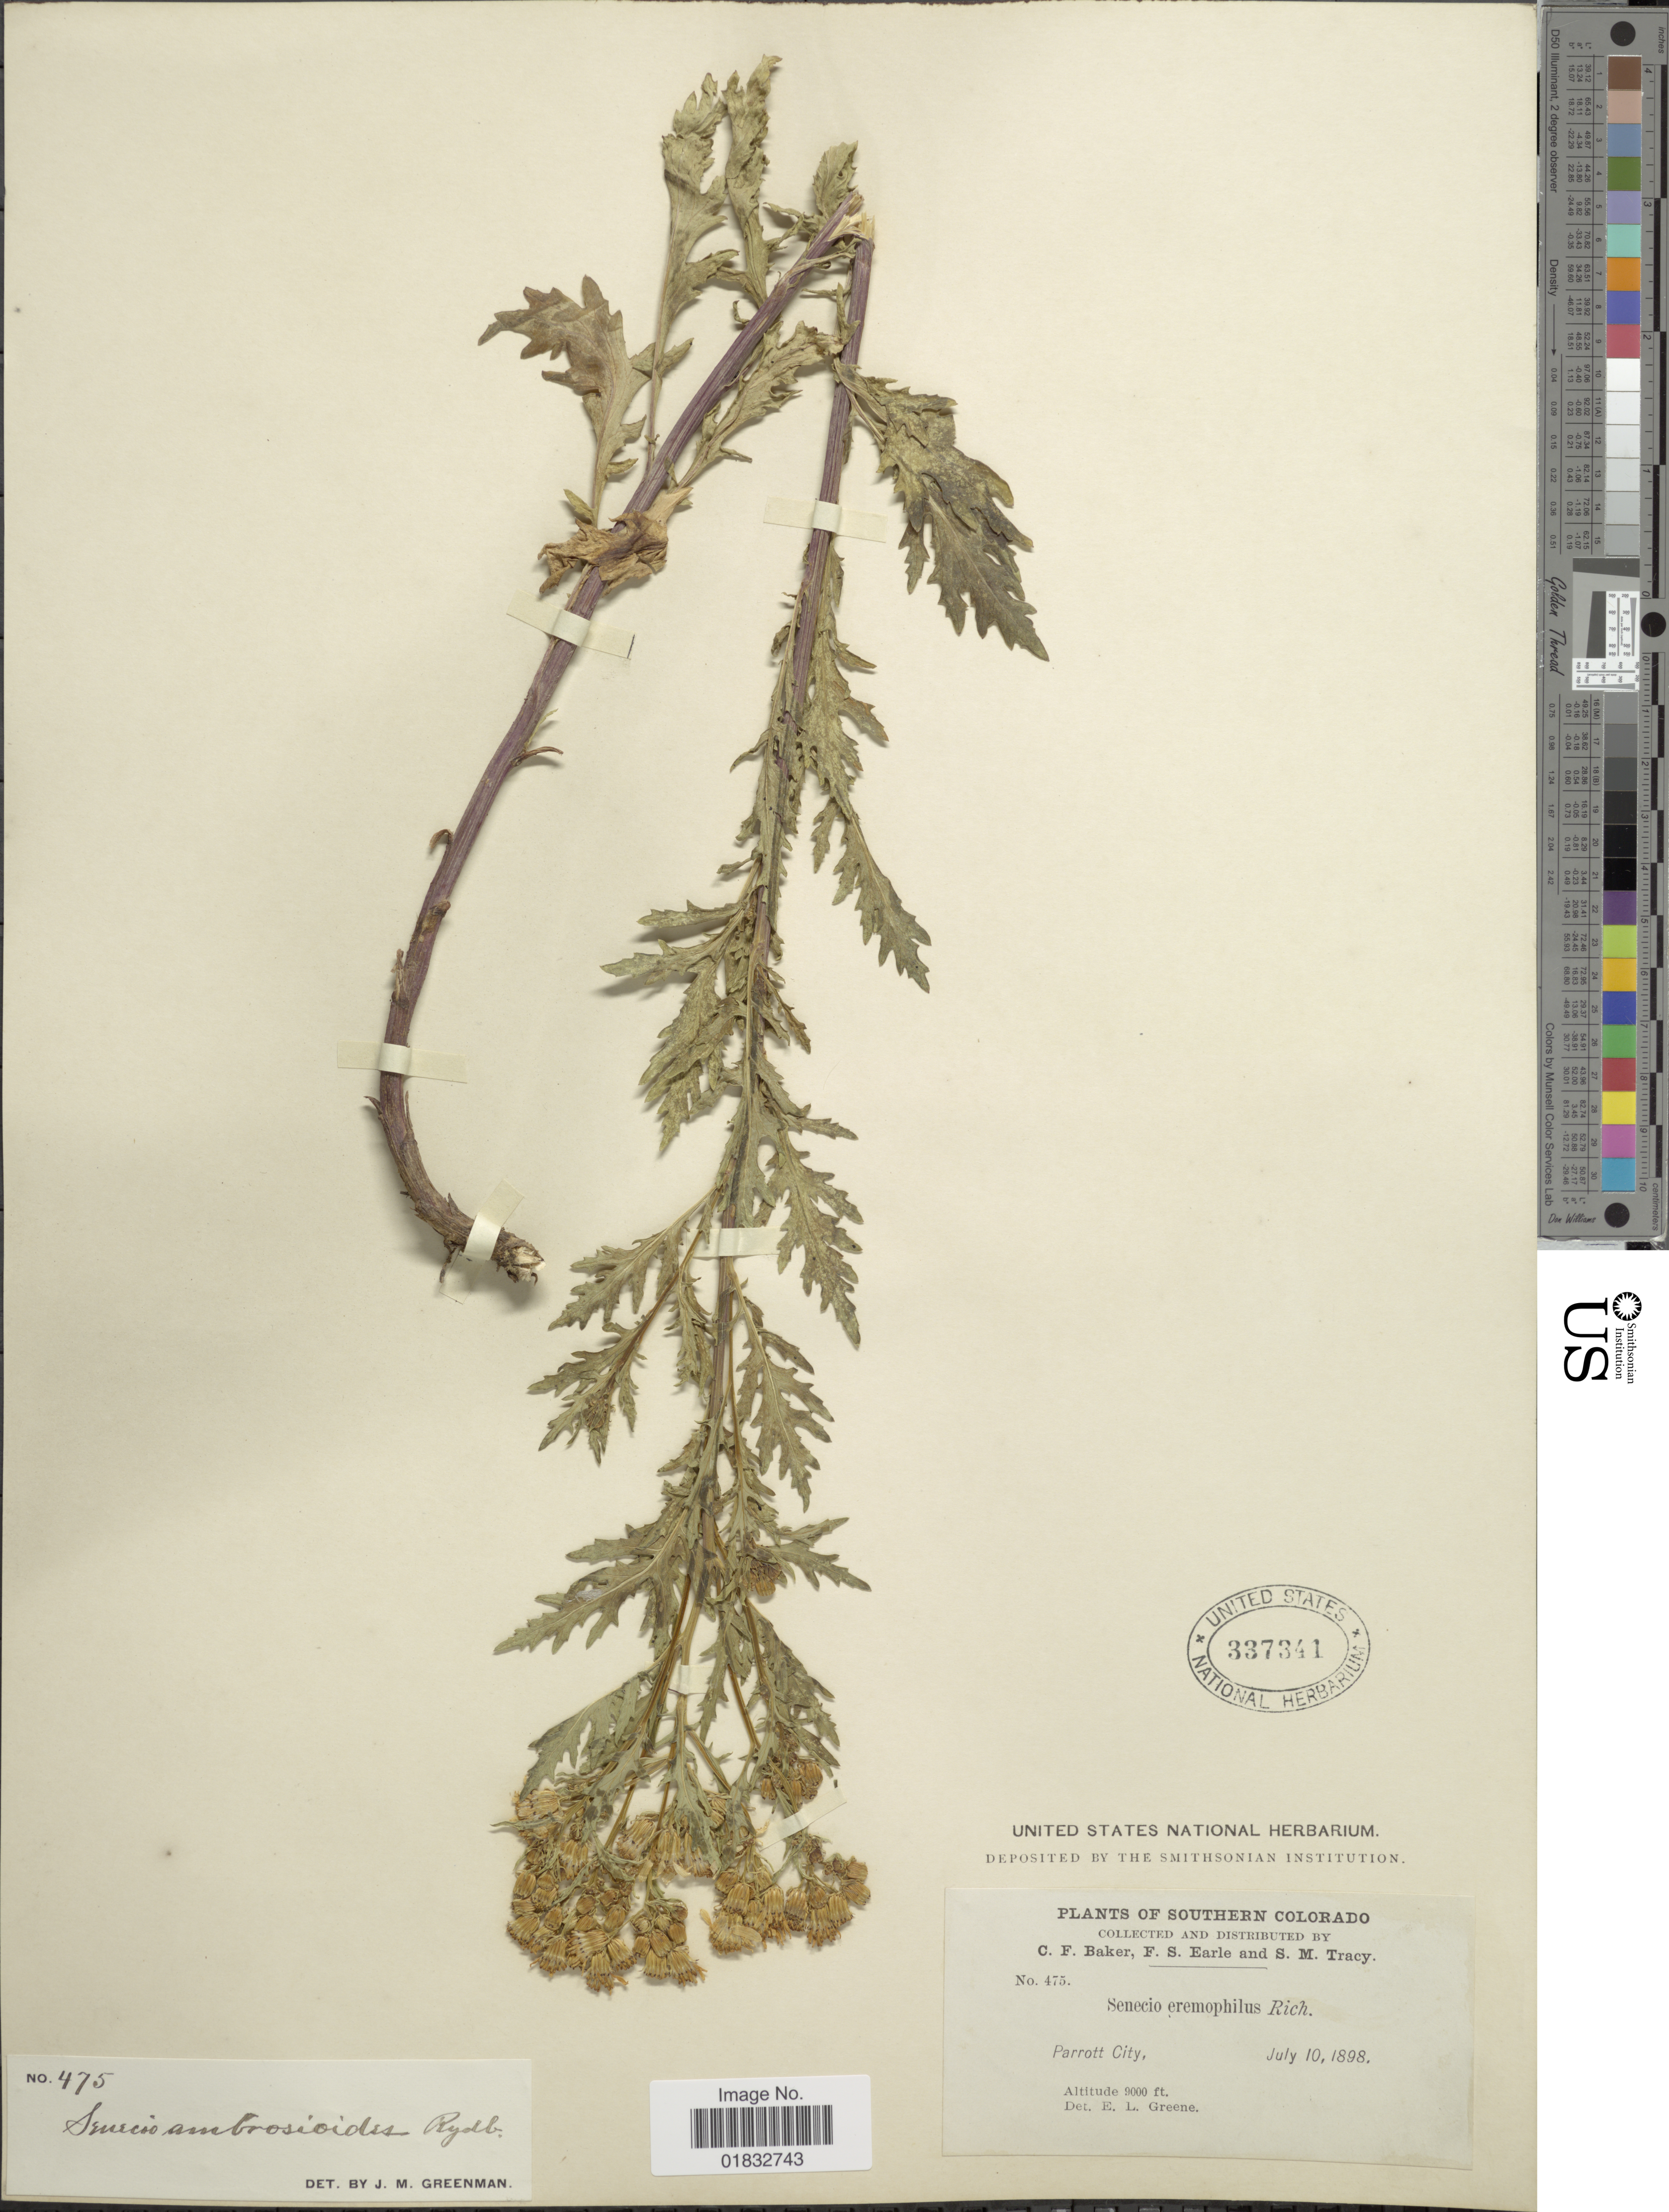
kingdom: Plantae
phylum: Tracheophyta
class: Magnoliopsida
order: Asterales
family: Asteraceae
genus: Senecio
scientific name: Senecio eremophilus var. kingii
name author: (Rydb.) Greenm.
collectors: C. F. Baker, F. S. Earle & S. M. Tracy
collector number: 475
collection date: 1898-07-10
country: United States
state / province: Colorado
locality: Southern Colorado, Parrott City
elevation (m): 2743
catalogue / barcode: US 337341